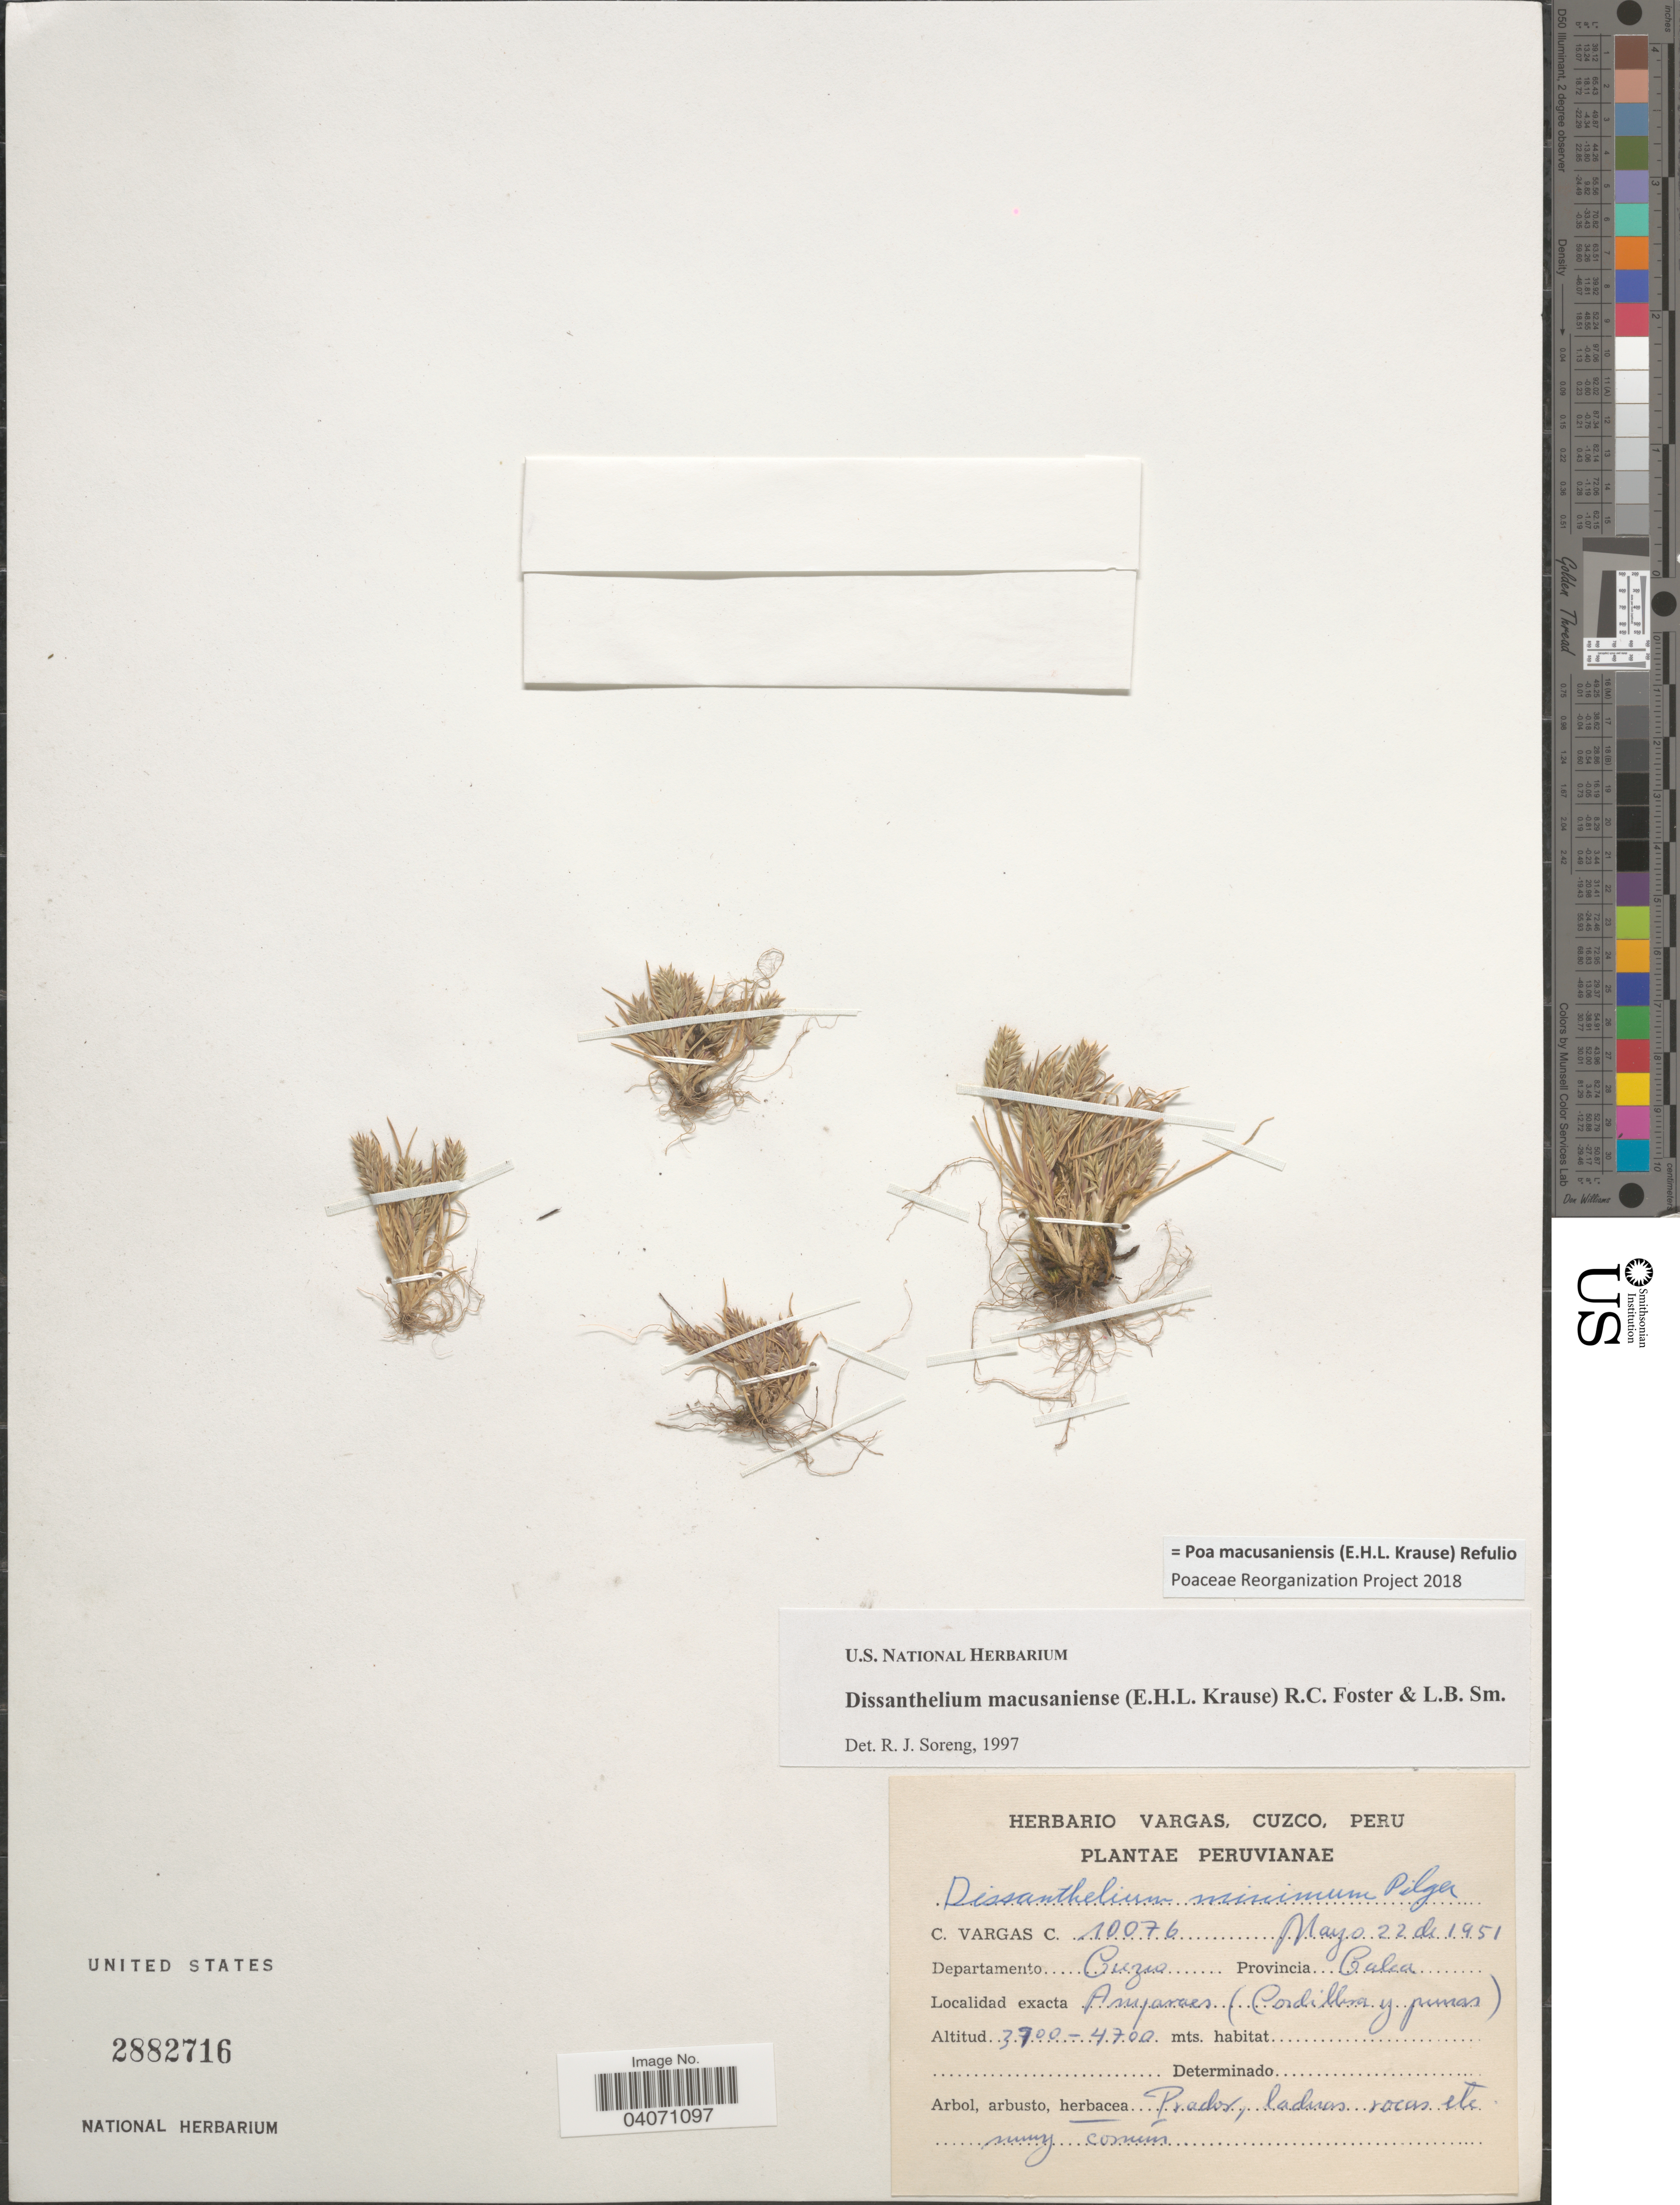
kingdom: Plantae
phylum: Tracheophyta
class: Liliopsida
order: Poales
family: Poaceae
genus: Poa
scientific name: Poa macusaniensis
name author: (E.H.L. Krause) Refulio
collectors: C. Vargas Calderón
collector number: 10076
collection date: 1951-05-22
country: Peru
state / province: Cusco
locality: Departamento Cuzco. Provincia Calca. Anparaes (Cordillera y punas).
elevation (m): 3700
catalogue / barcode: US 2882716